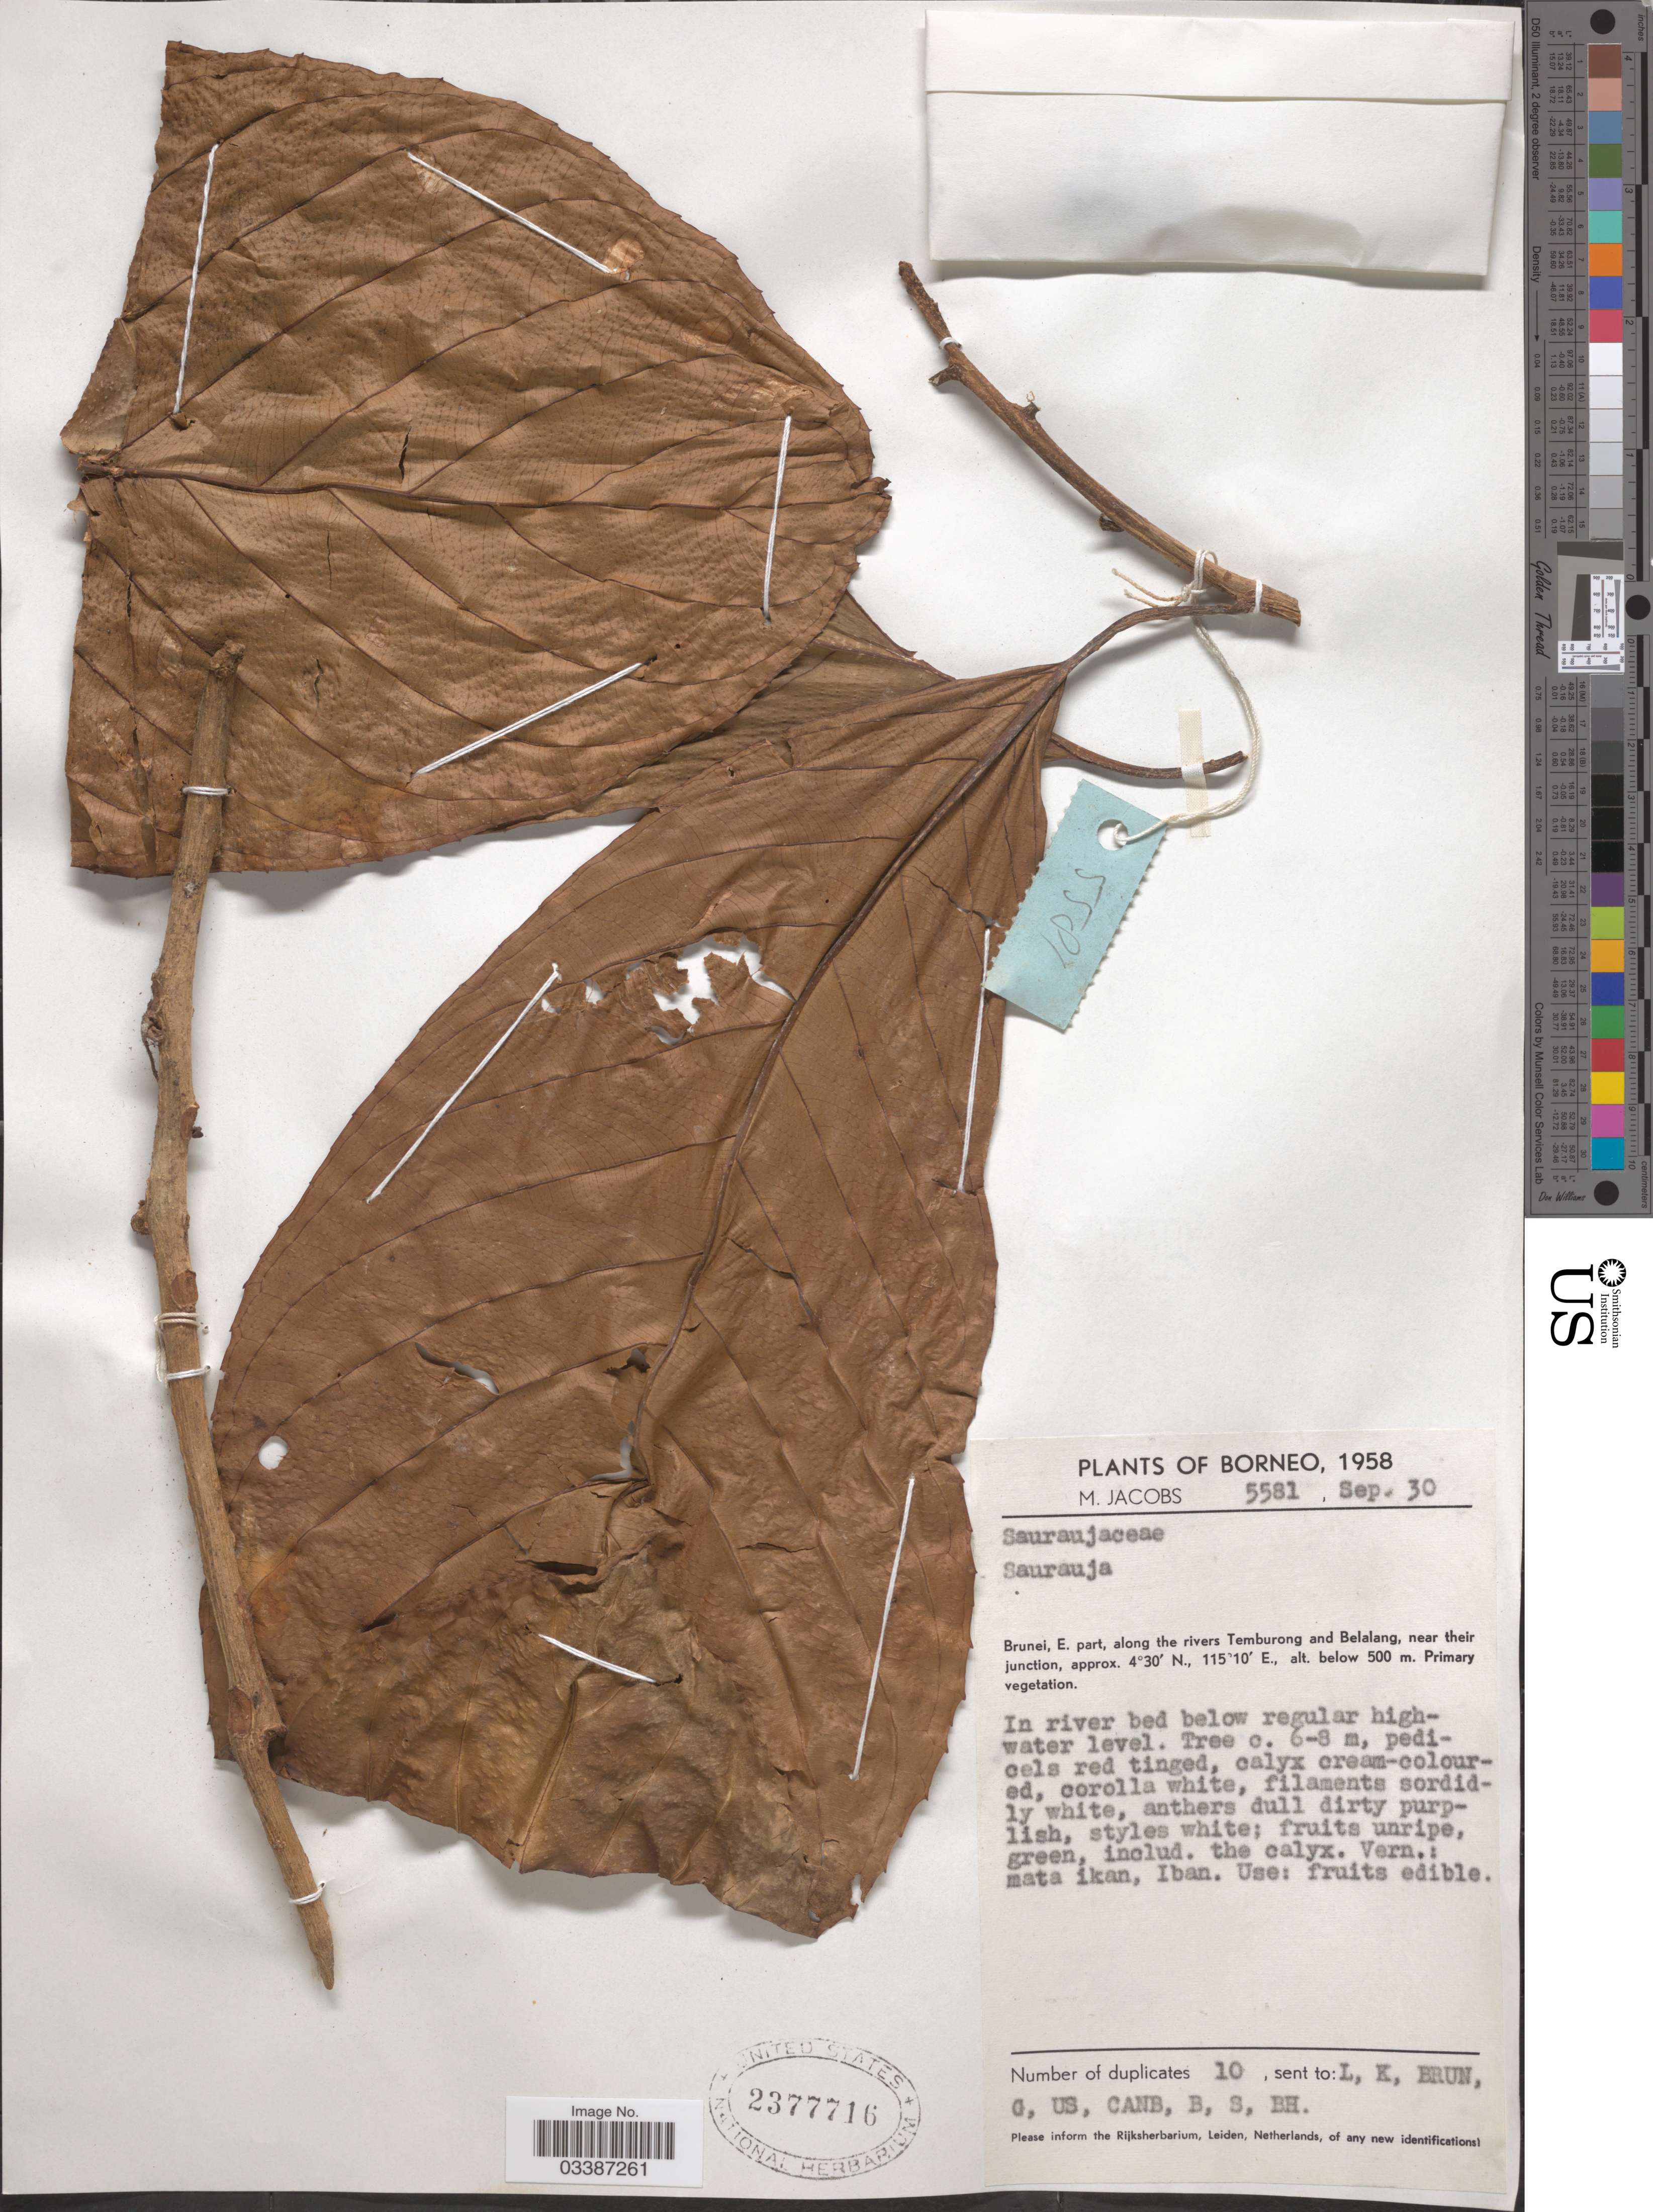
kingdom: Plantae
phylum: Tracheophyta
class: Magnoliopsida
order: Ericales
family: Actinidiaceae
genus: Saurauia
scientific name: Saurauia sp.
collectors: M. Jacobs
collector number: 5581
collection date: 1958-09-30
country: Brunei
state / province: Temburong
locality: Borneo. Brunei, E. part, along the rivers Temburong and Belalang, near their junction.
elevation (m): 500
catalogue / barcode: US 2377716